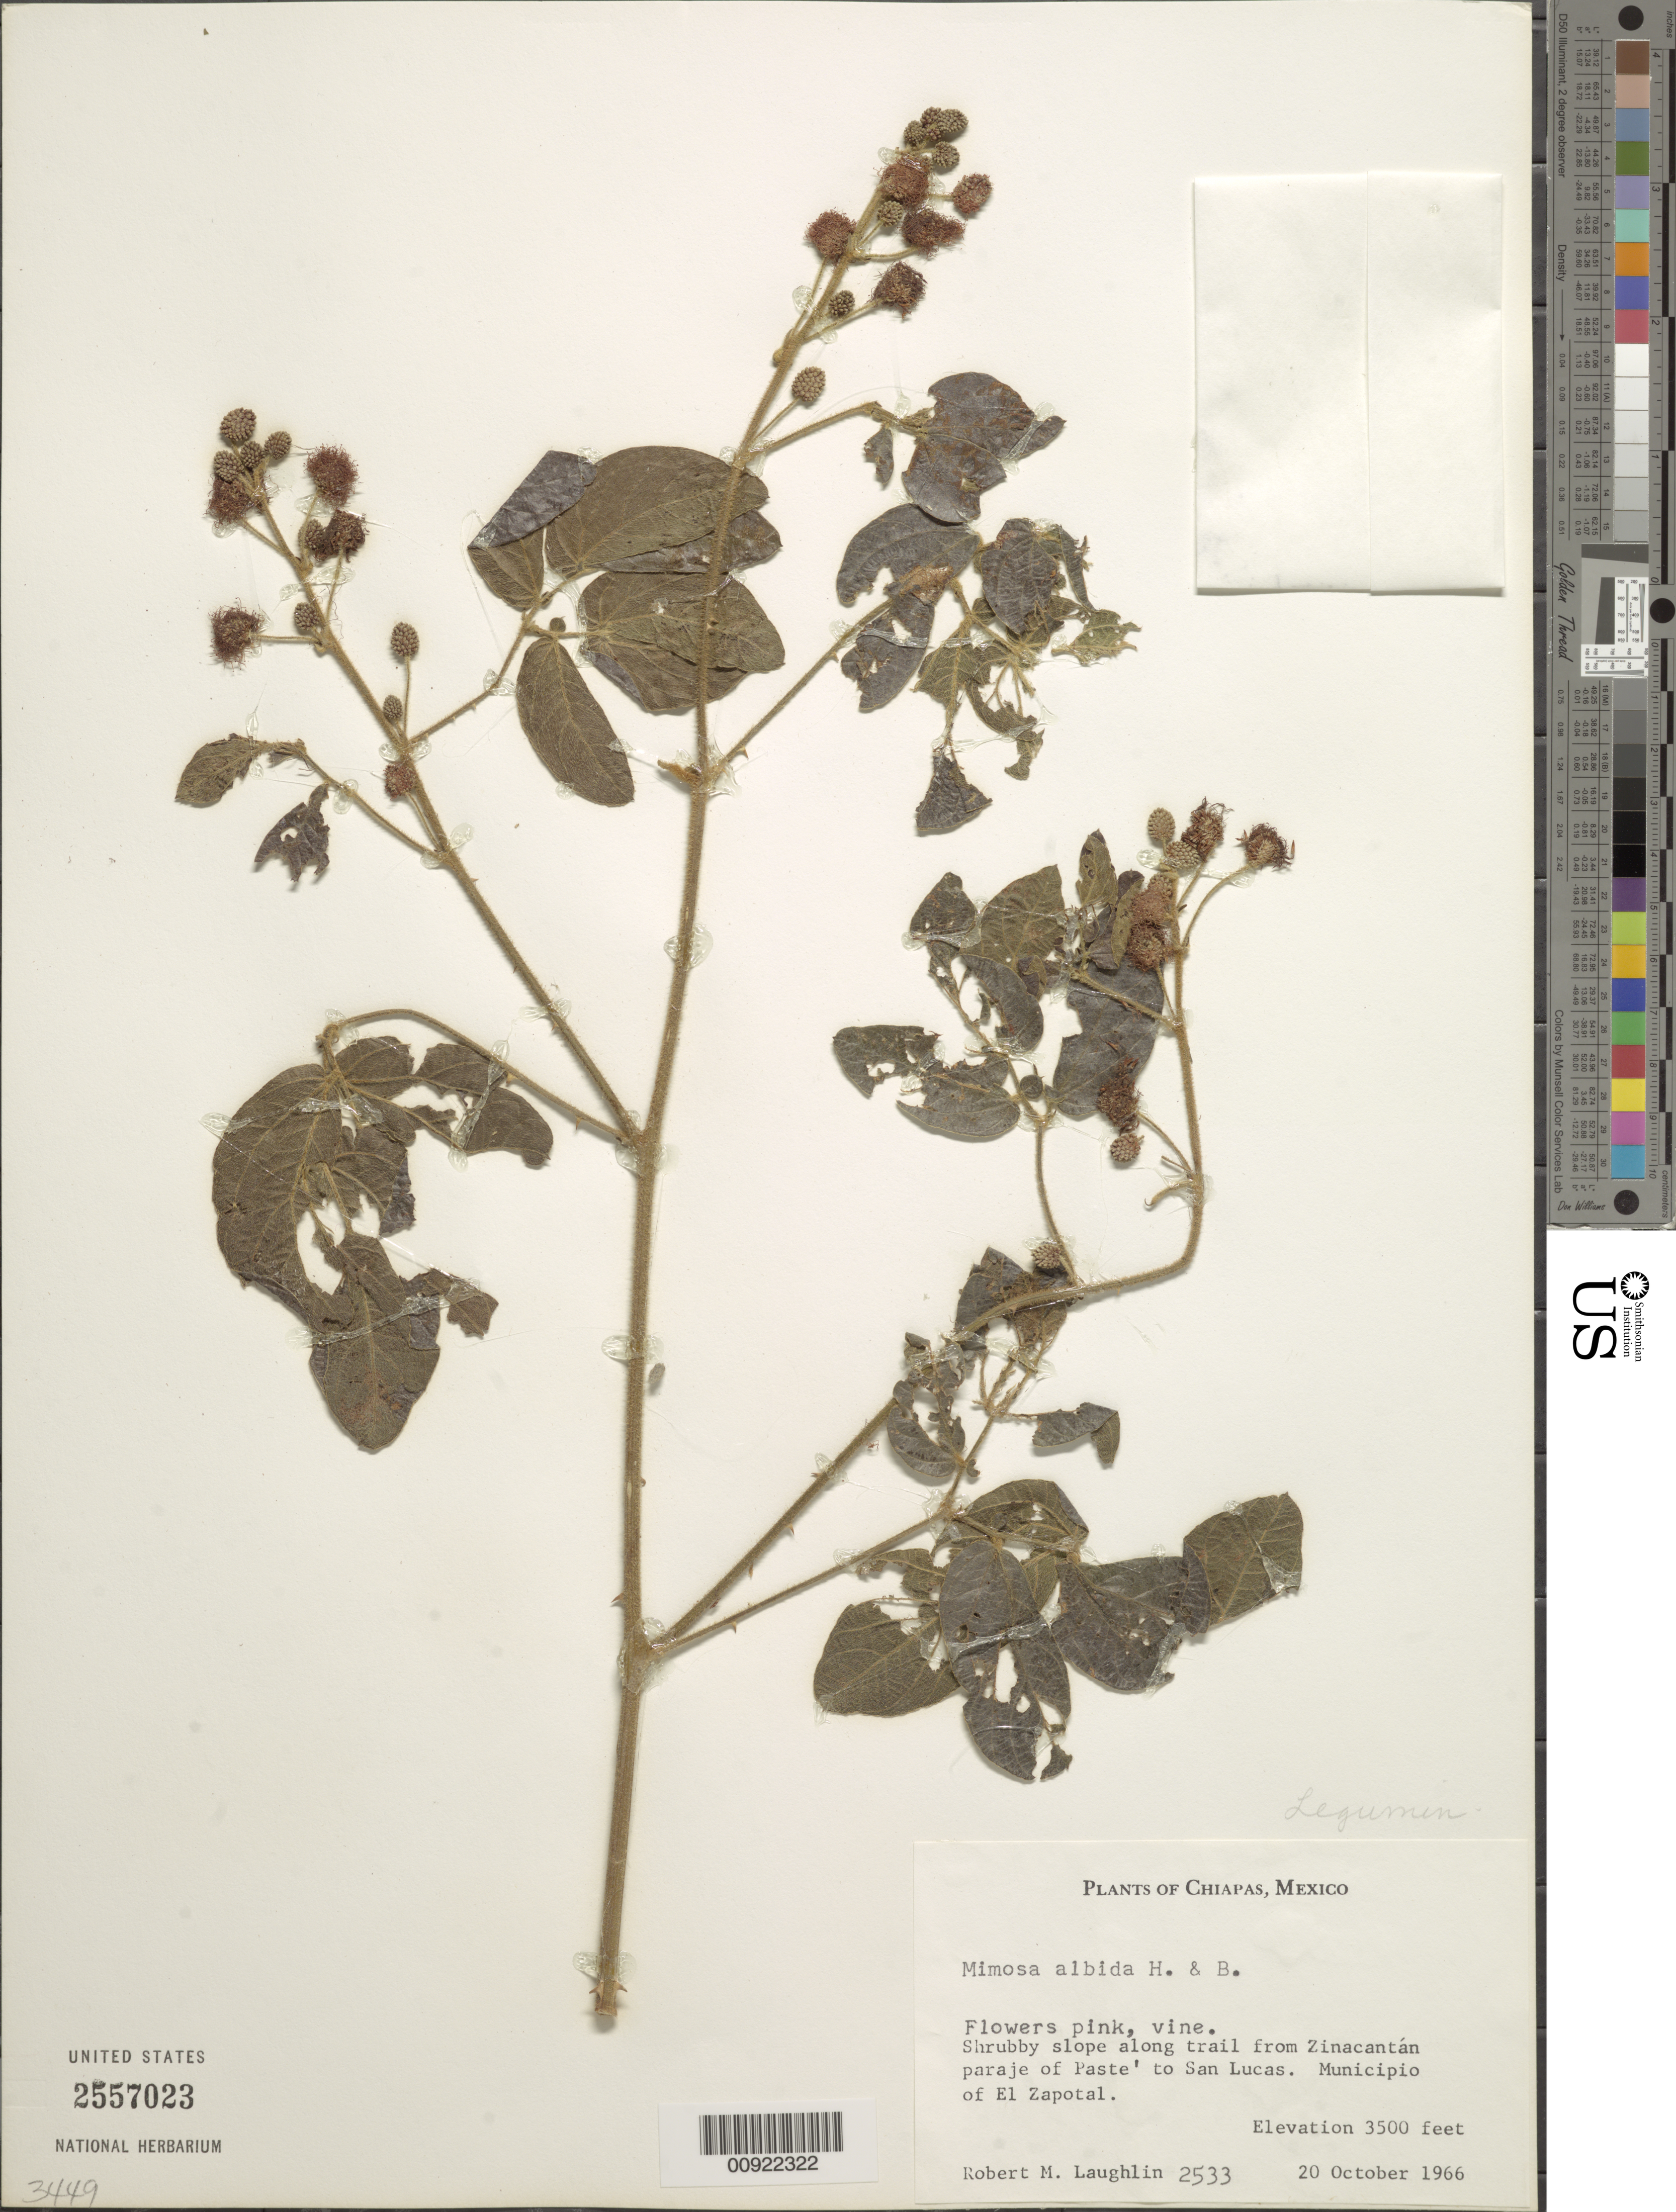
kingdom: Plantae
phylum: Tracheophyta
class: Magnoliopsida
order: Fabales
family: Fabaceae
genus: Mimosa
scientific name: Mimosa albida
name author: Humb. & Bonpl. ex Willd.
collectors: R. M. Laughlin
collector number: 2533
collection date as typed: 20 Oct 1966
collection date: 1966-10-20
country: Mexico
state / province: Chiapas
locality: Along trail from Zinacantán paraje of Paste' to San Lucas. Municipio of El Zapotal, Chiapas.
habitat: Shrubby slope along trail.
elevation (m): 1067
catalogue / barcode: US 2557023